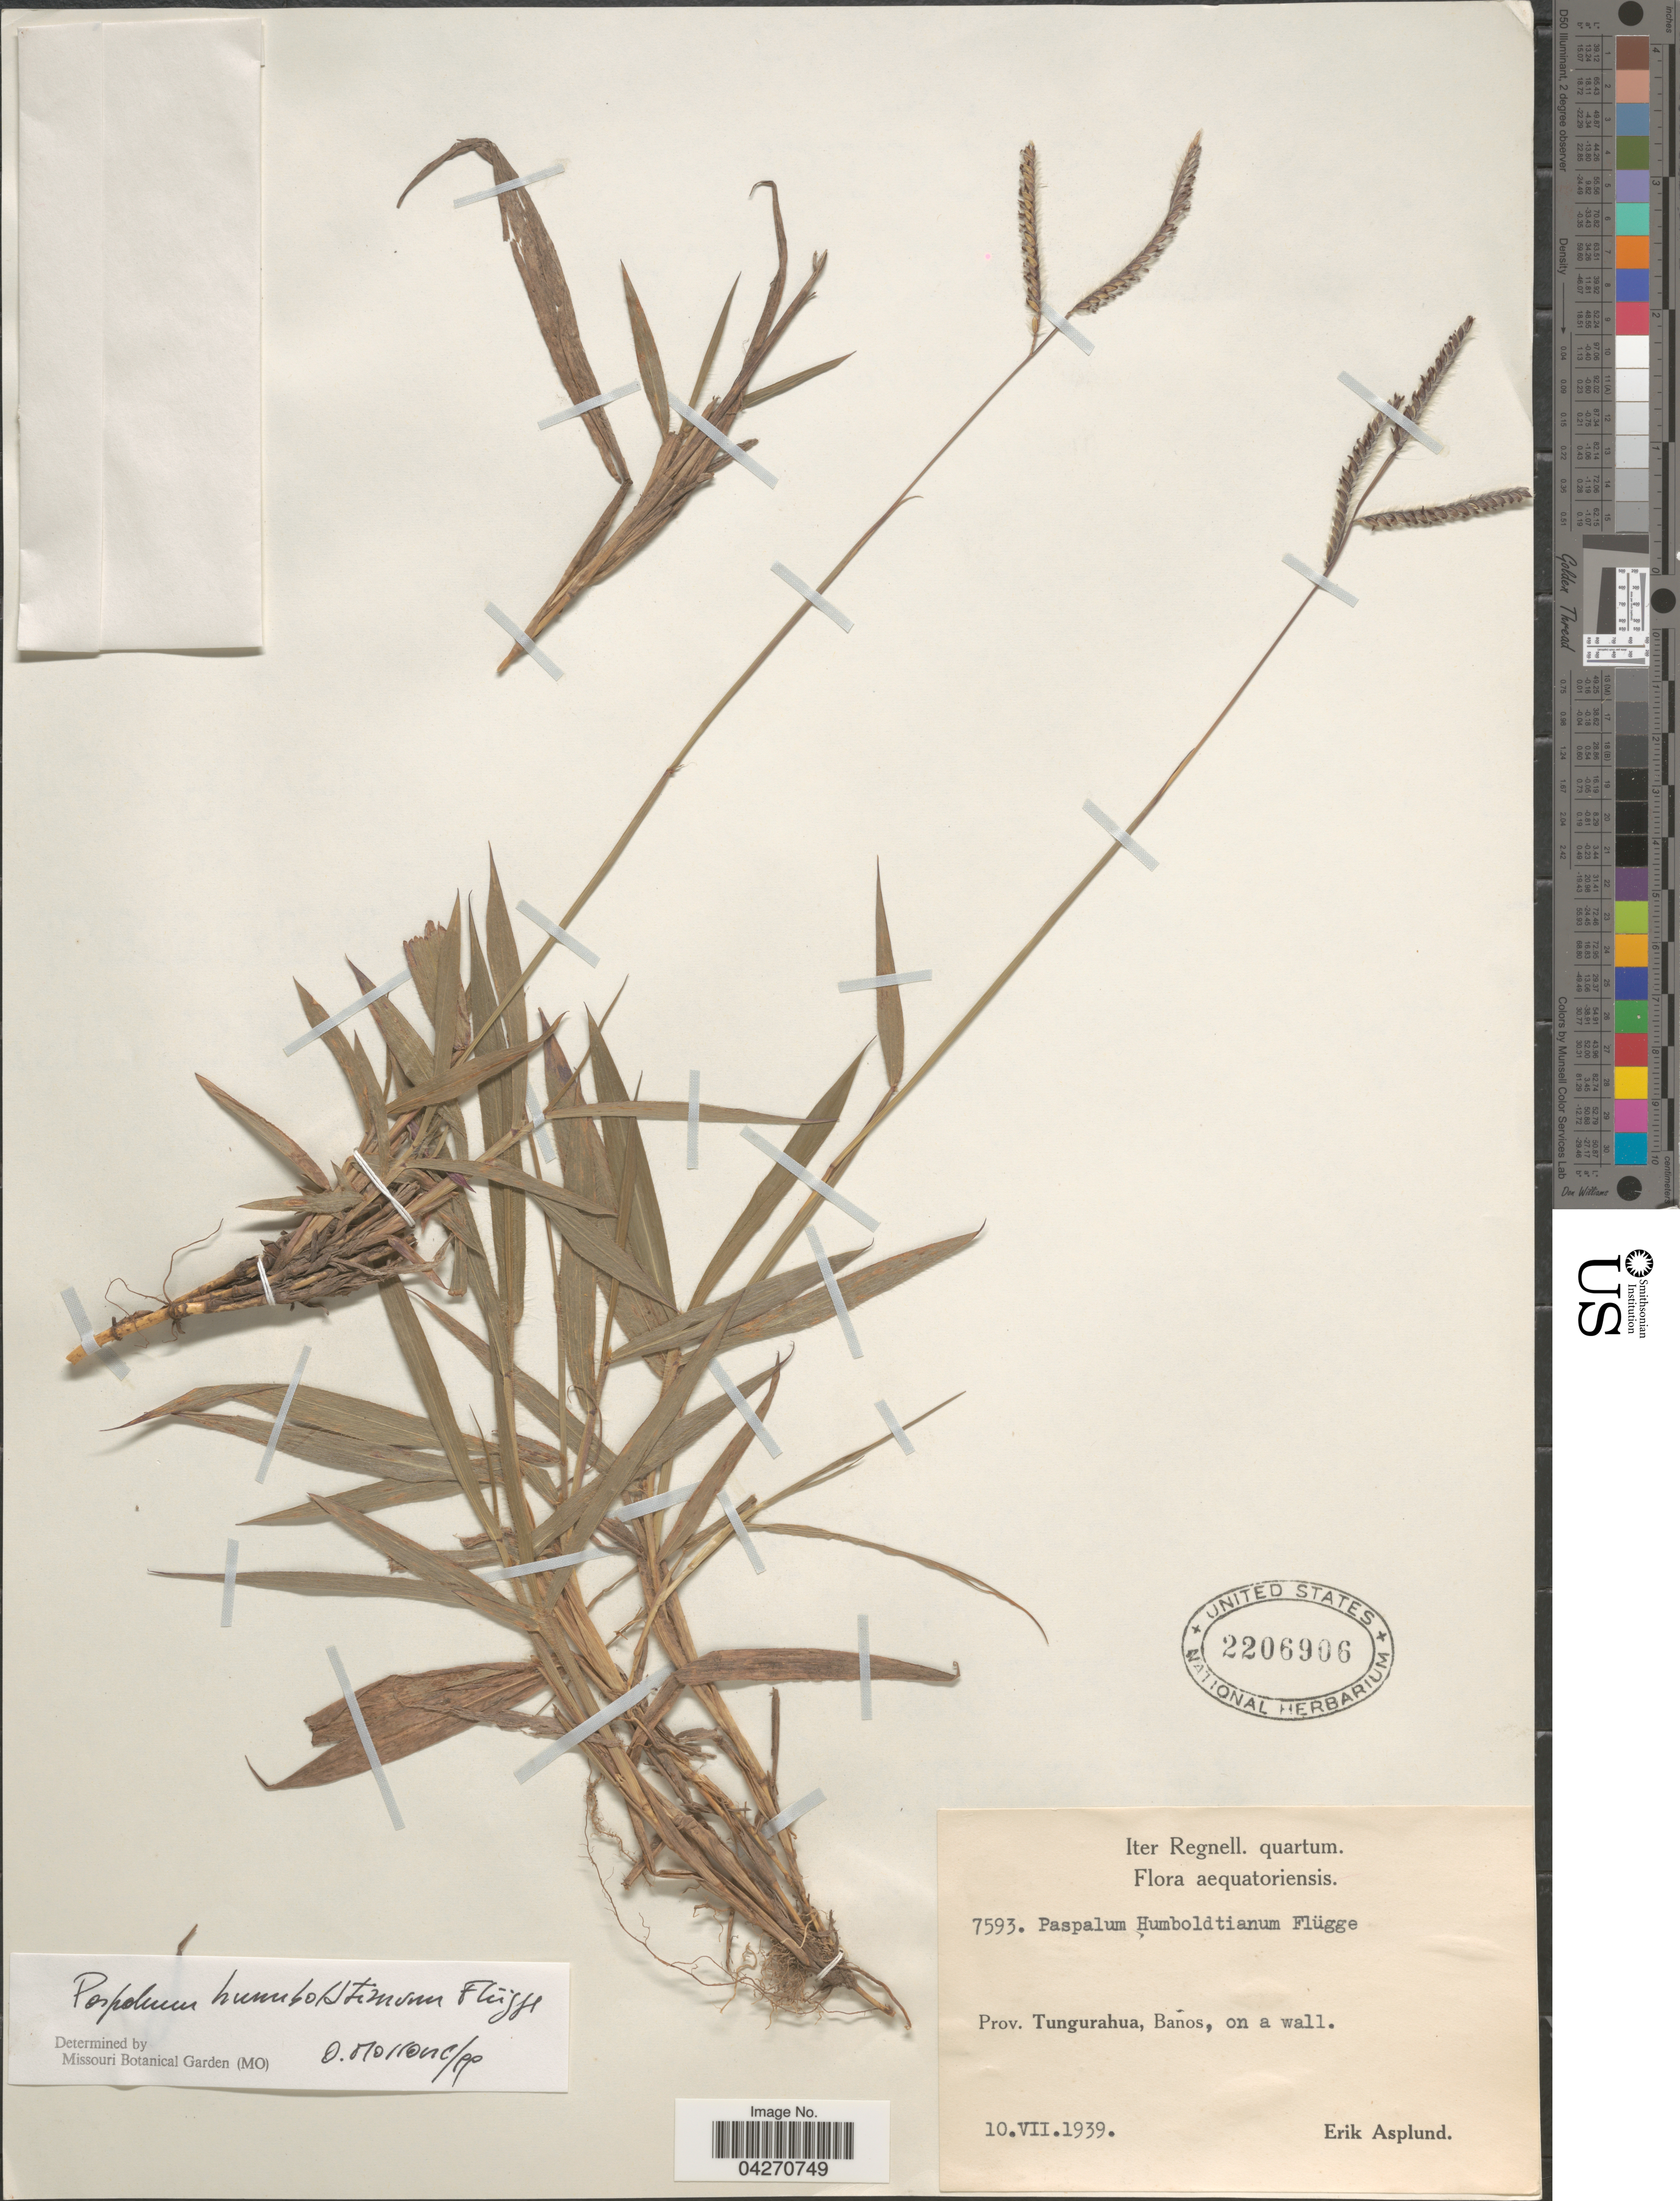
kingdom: Plantae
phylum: Tracheophyta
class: Liliopsida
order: Poales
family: Poaceae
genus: Paspalum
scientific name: Paspalum humboldtianum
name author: Flüggé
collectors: E. Asplund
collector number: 7593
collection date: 1939-07-10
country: Ecuador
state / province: Tungurahua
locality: Iter Regnell. quartum, Aequatoriensis. Baños, on a wall.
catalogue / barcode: US 2206906